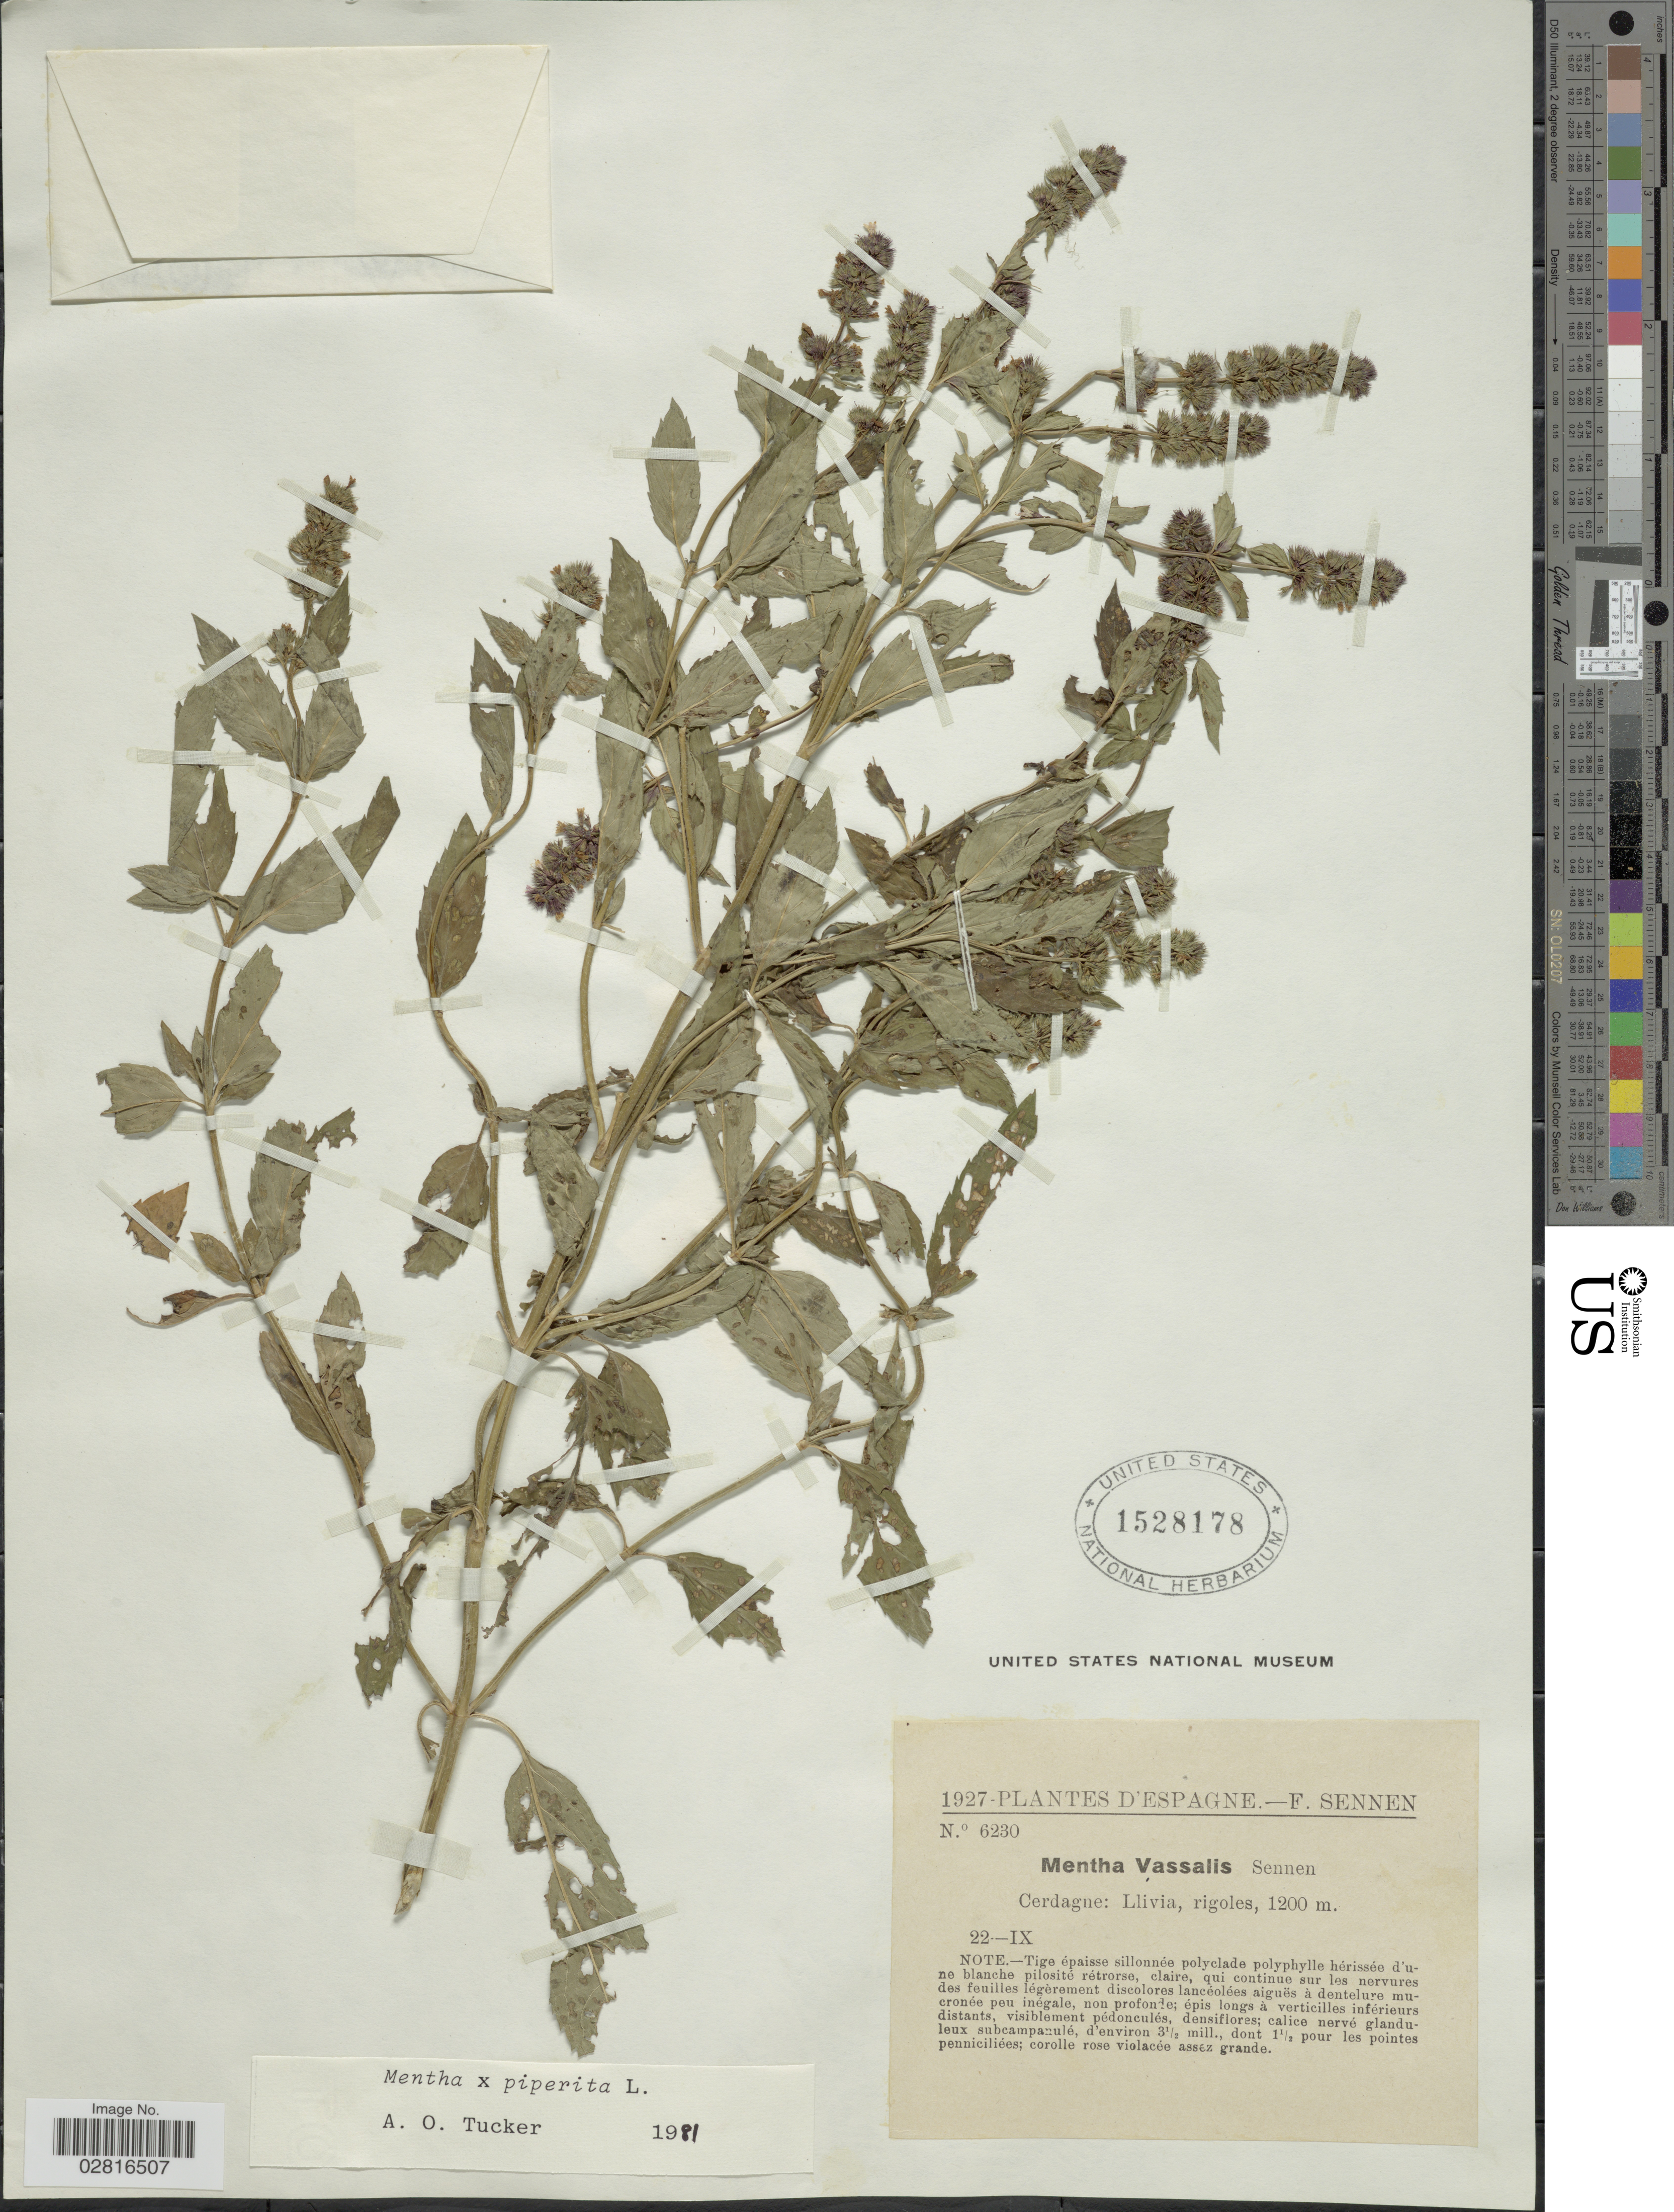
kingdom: Plantae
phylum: Tracheophyta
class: Magnoliopsida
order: Lamiales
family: Lamiaceae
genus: Mentha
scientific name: Mentha x piperita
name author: L.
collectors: E. Sennen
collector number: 6230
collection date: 1927-09-22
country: Spain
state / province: Islas Baleares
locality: Cerdagne: Llivia, rigoles.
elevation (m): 1200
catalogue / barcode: US 1528178